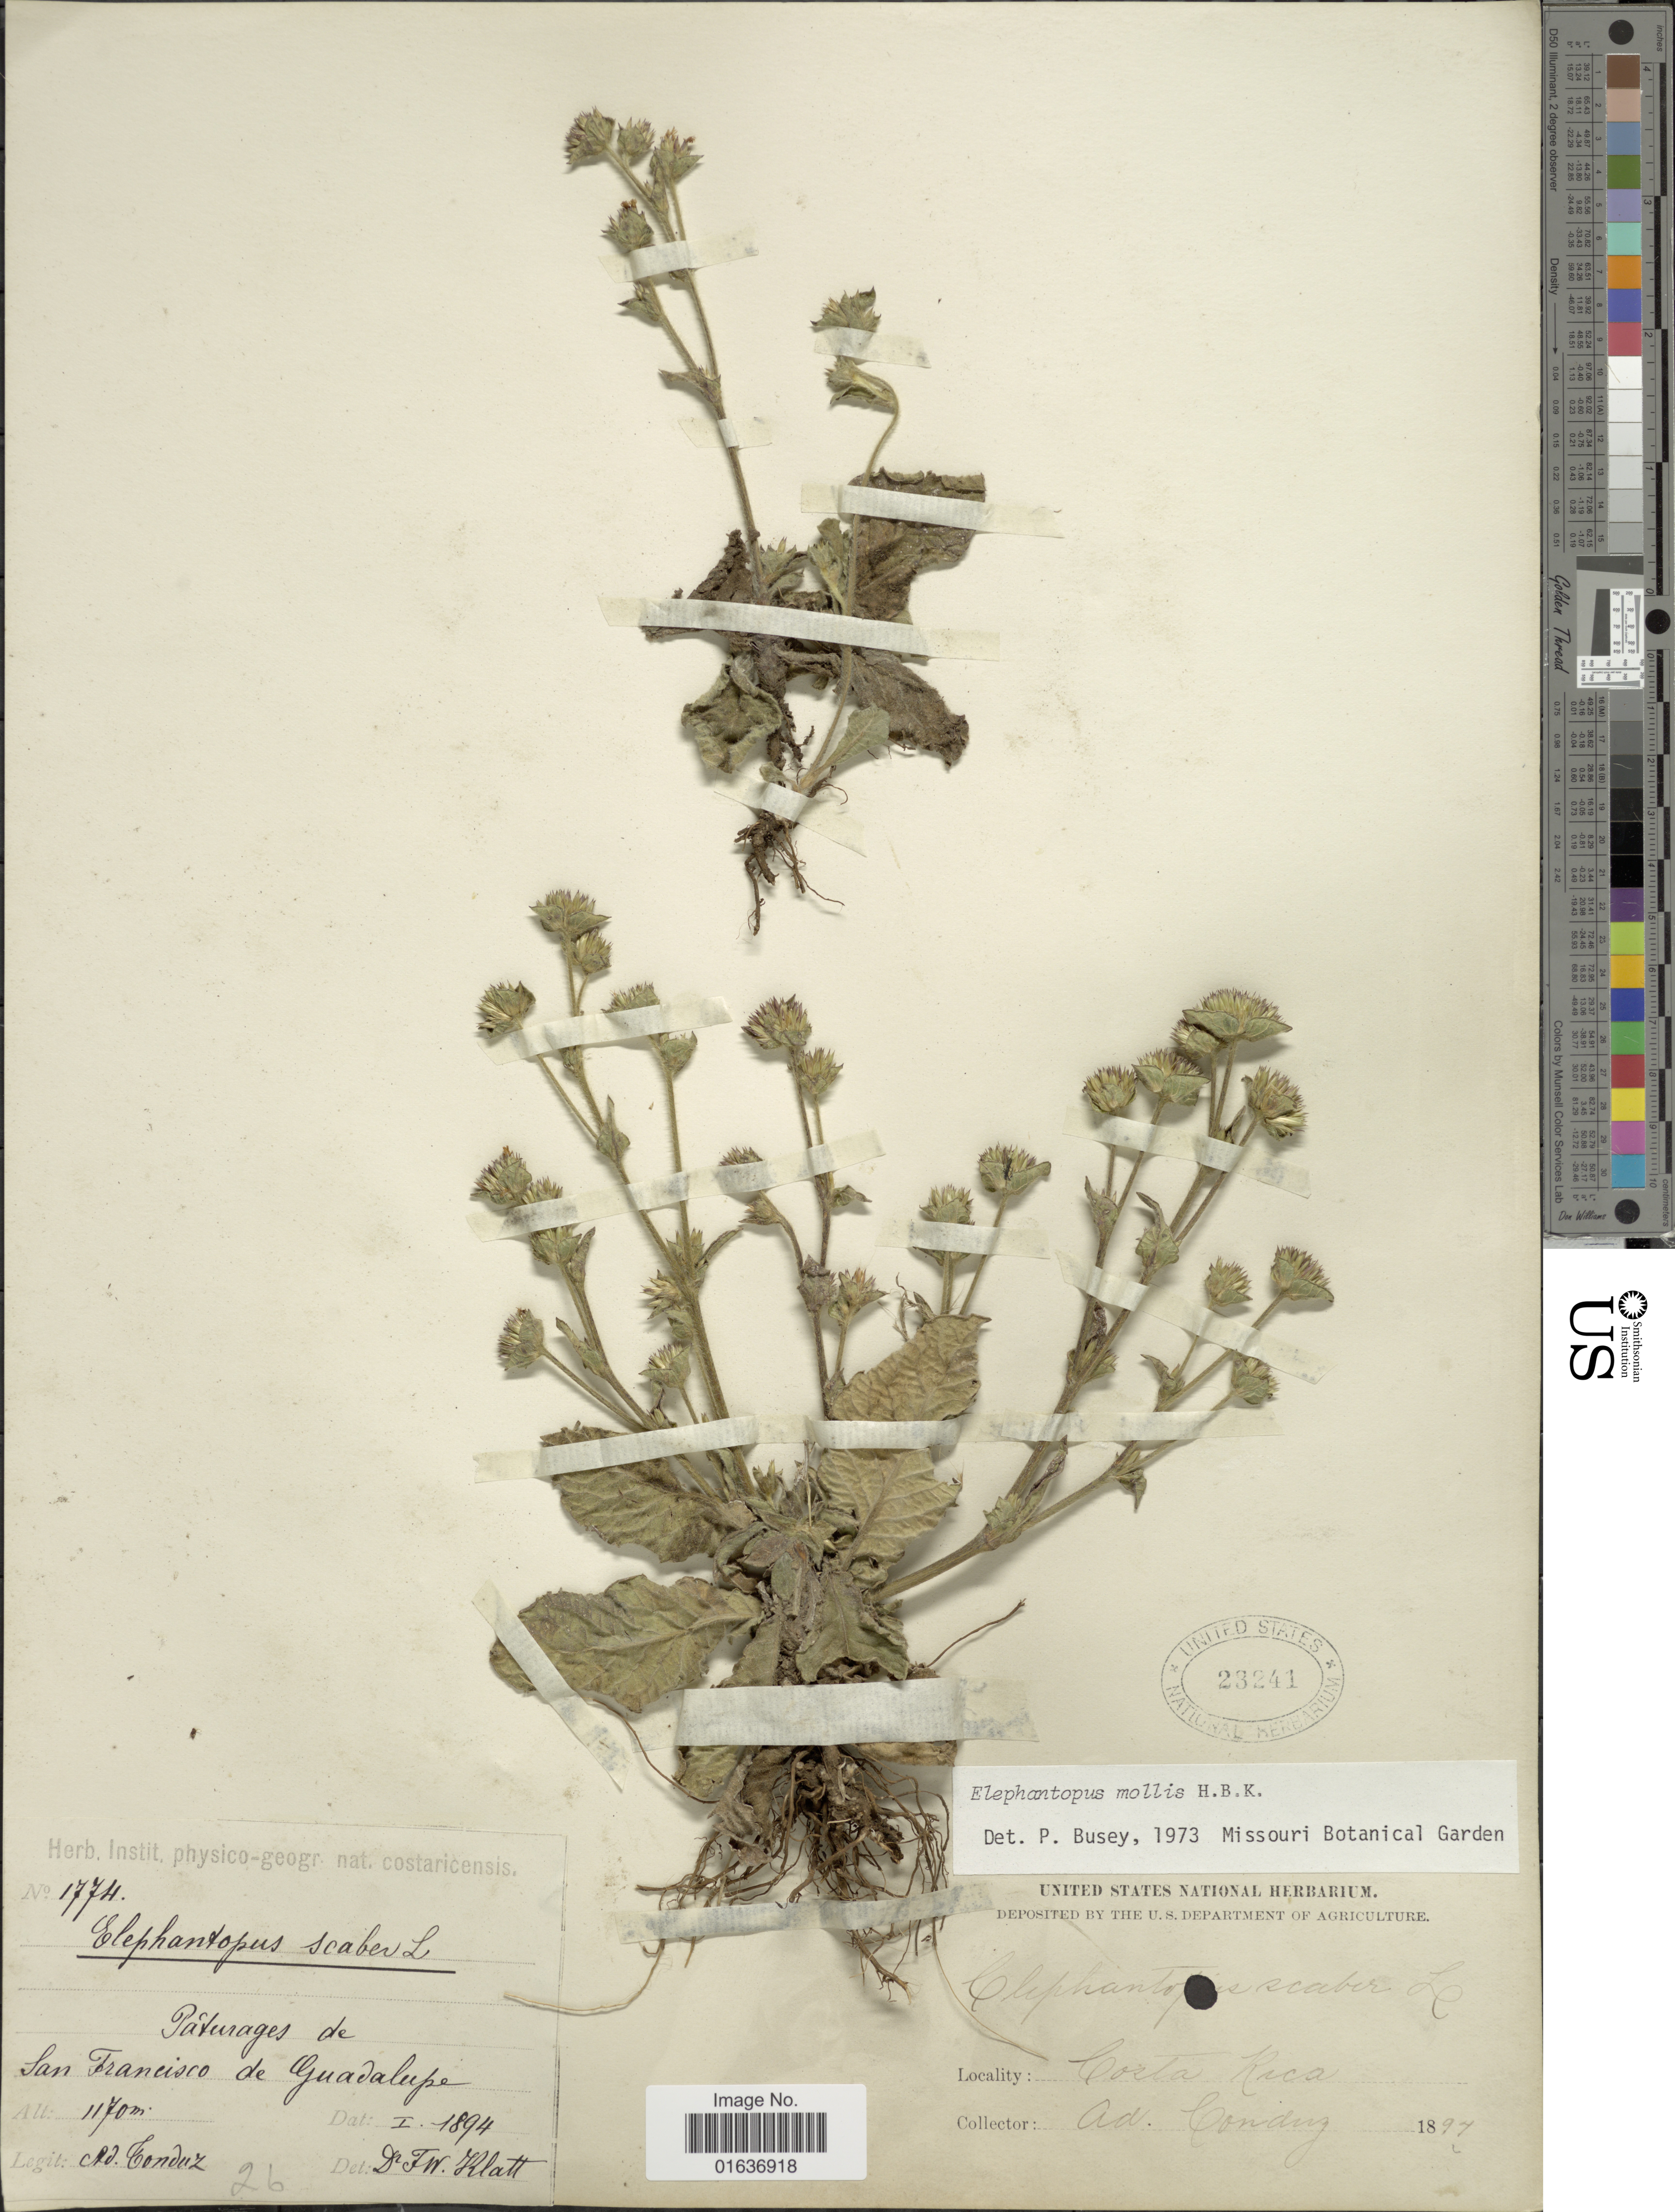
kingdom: Plantae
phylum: Tracheophyta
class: Magnoliopsida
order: Asterales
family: Asteraceae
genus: Elephantopus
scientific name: Elephantopus mollis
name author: Kunth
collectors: A. Tonduz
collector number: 1774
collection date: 1894-01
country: Costa Rica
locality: Parturages de San Francisco de Guadalupe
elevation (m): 1170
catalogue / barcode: US 23241